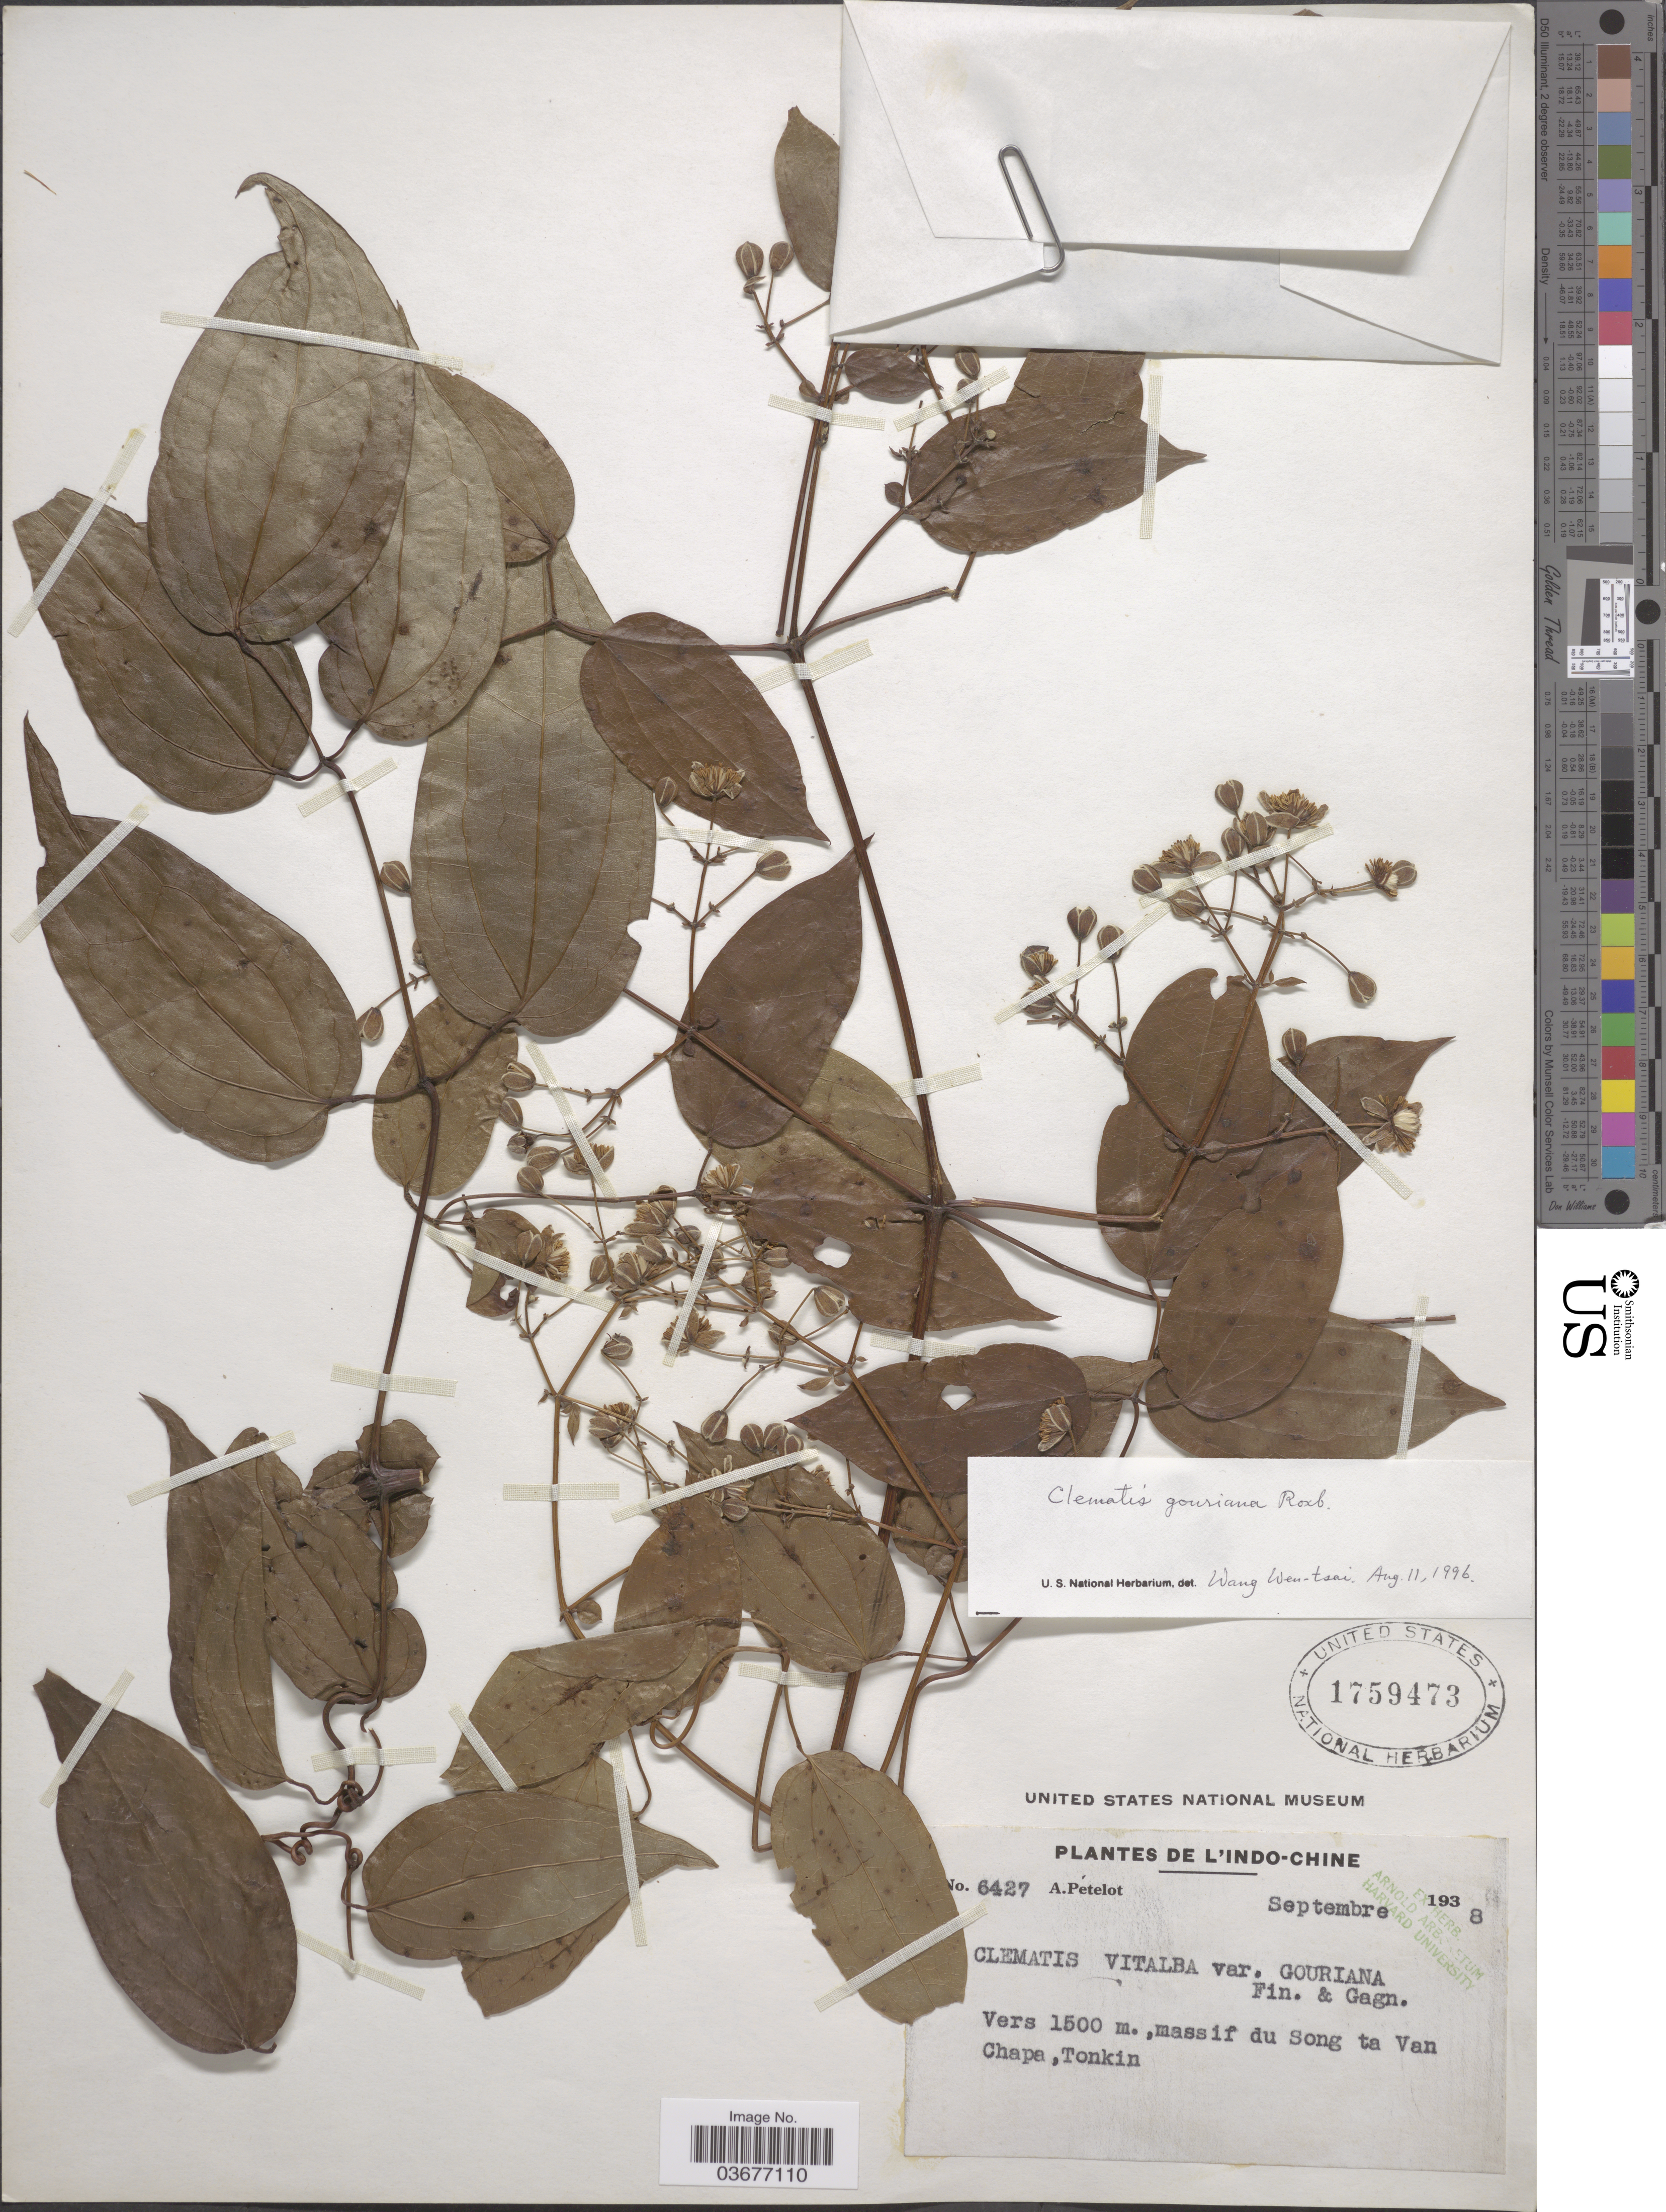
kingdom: Plantae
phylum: Tracheophyta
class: Magnoliopsida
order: Ranunculales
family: Ranunculaceae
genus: Clematis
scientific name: Clematis gouriana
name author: Roxb. ex DC.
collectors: A. Petelot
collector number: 6427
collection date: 1938-09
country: Vietnam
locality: Indo-Chine. Massif du Song ta Van Chapa, Tonkin.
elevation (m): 1500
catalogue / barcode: US 1759473